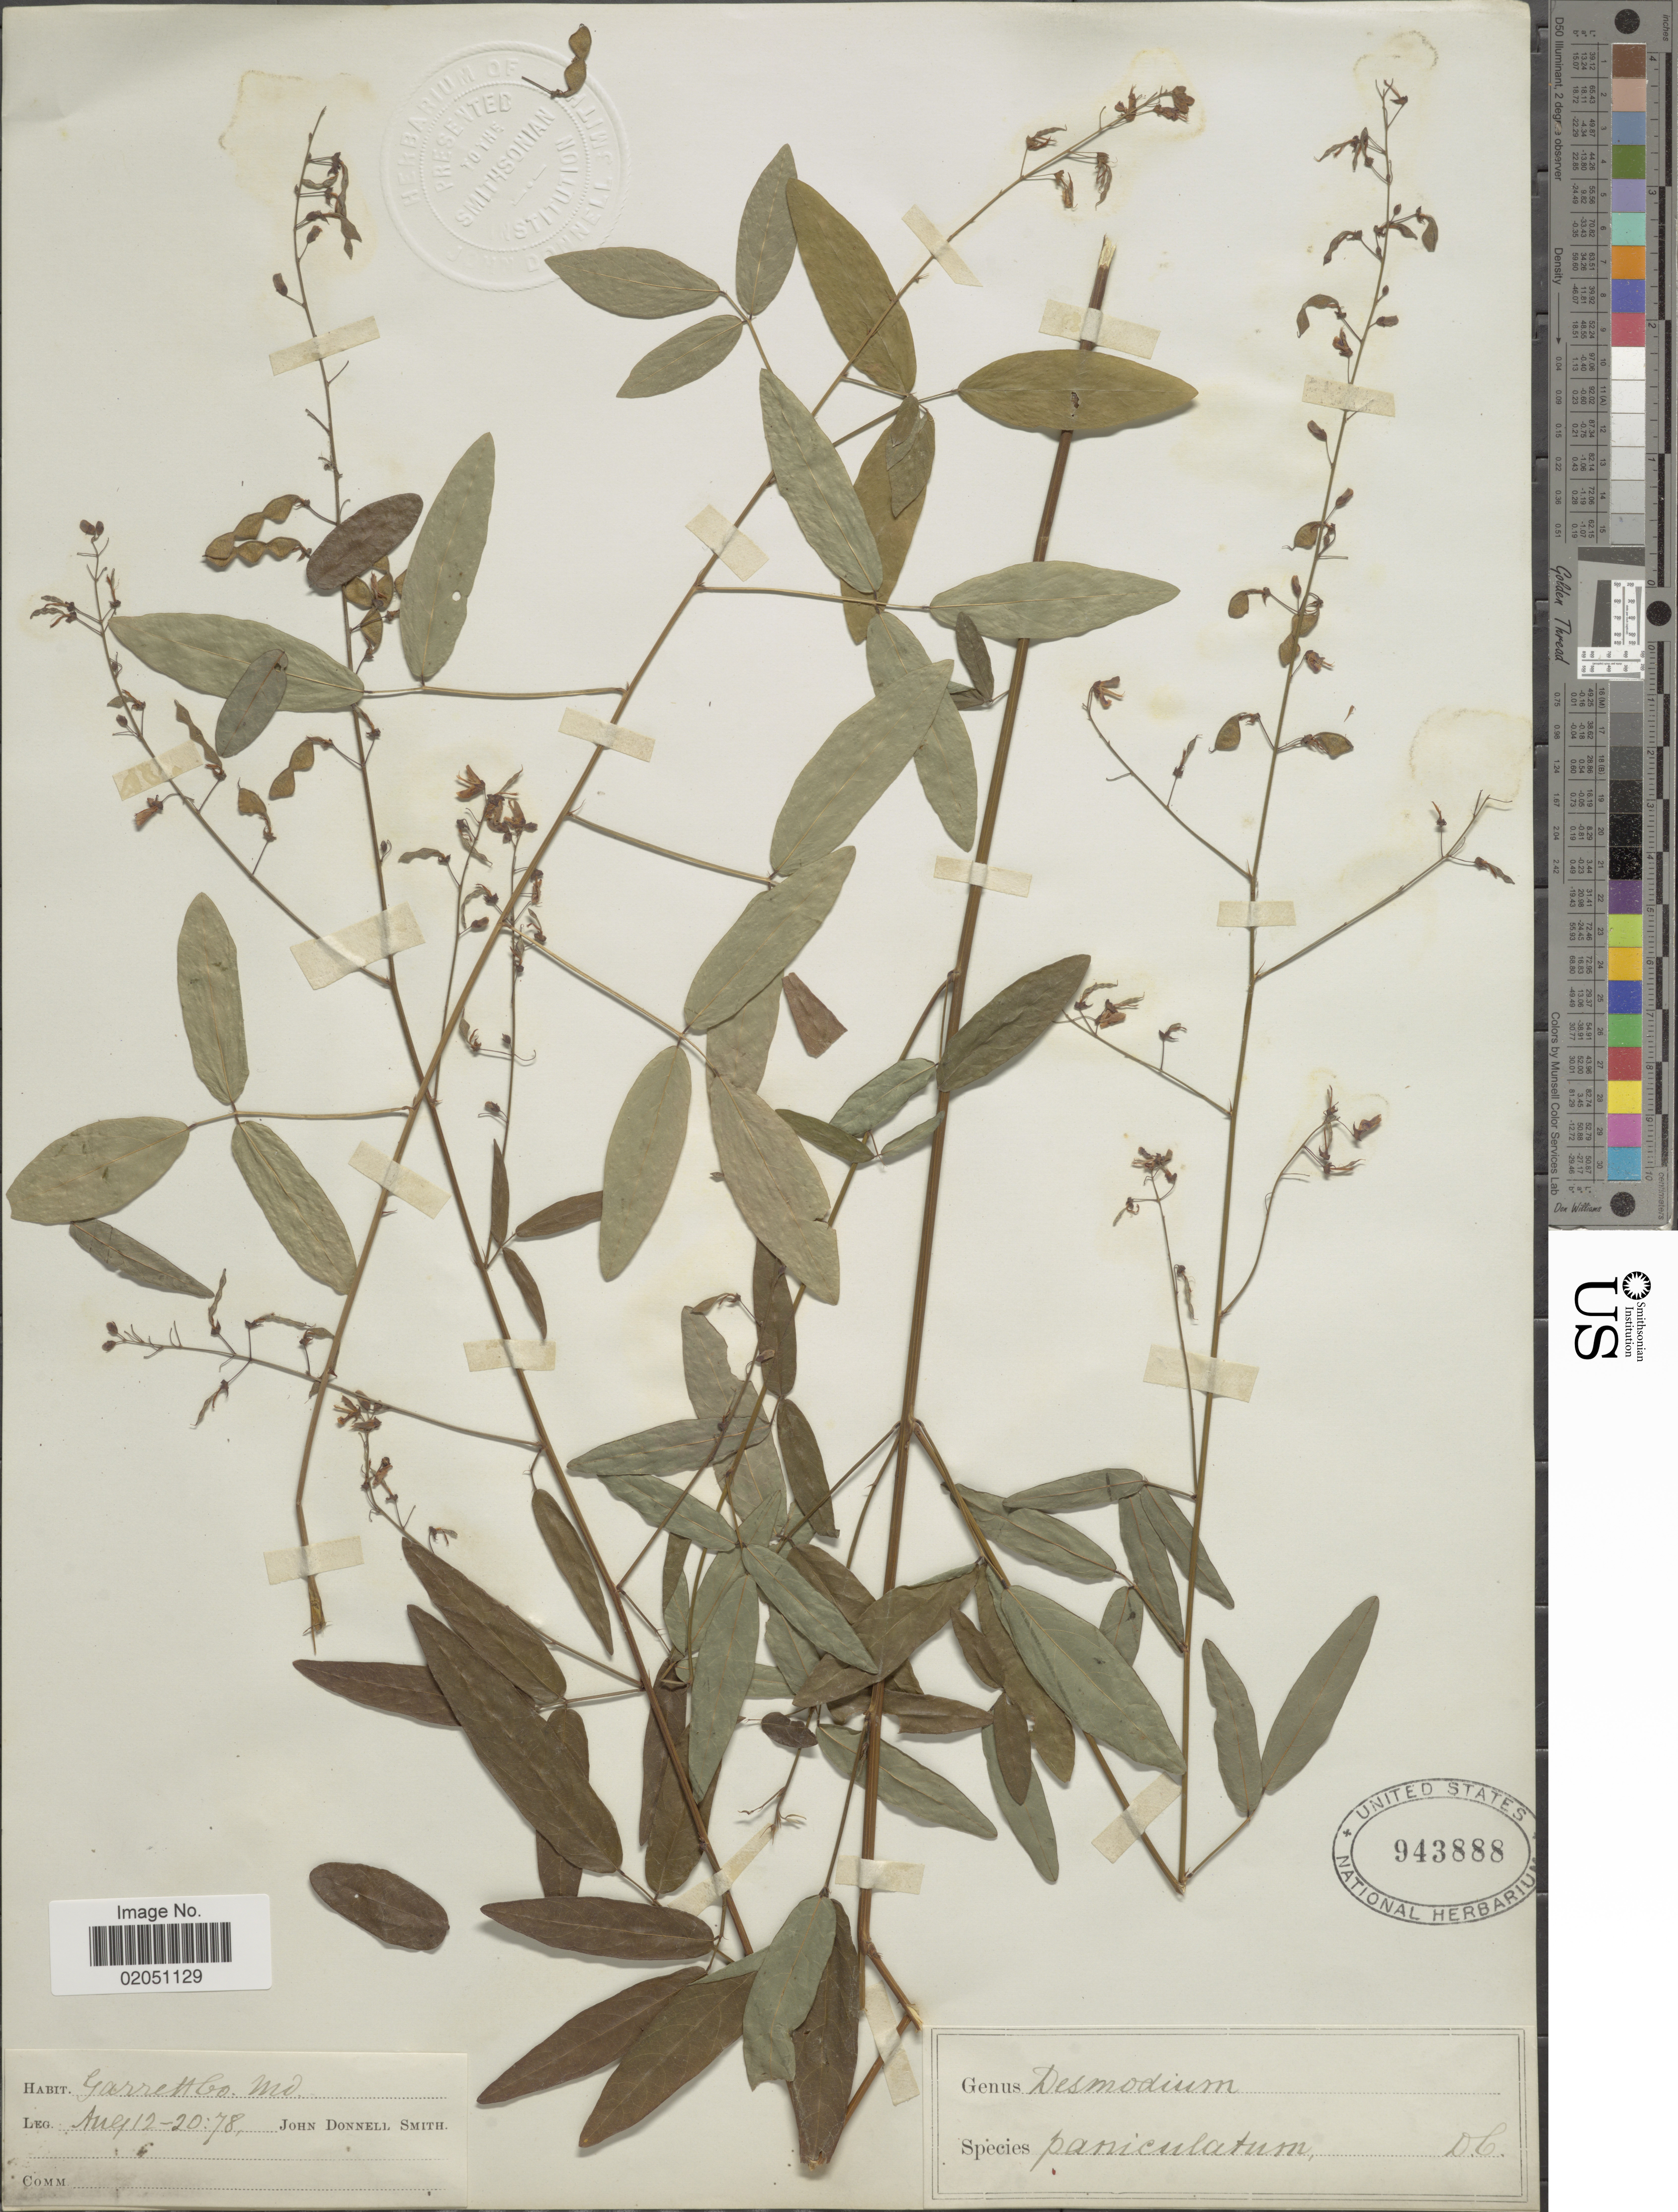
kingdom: Plantae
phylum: Tracheophyta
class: Magnoliopsida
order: Fabales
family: Fabaceae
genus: Desmodium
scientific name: Desmodium paniculatum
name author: (L.) DC.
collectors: J. Donnell Smith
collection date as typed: Transcribed d/m/y: 12/8/78 to 20/8/78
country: United States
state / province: Maryland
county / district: Garrett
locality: Garrett Co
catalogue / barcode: US 943888